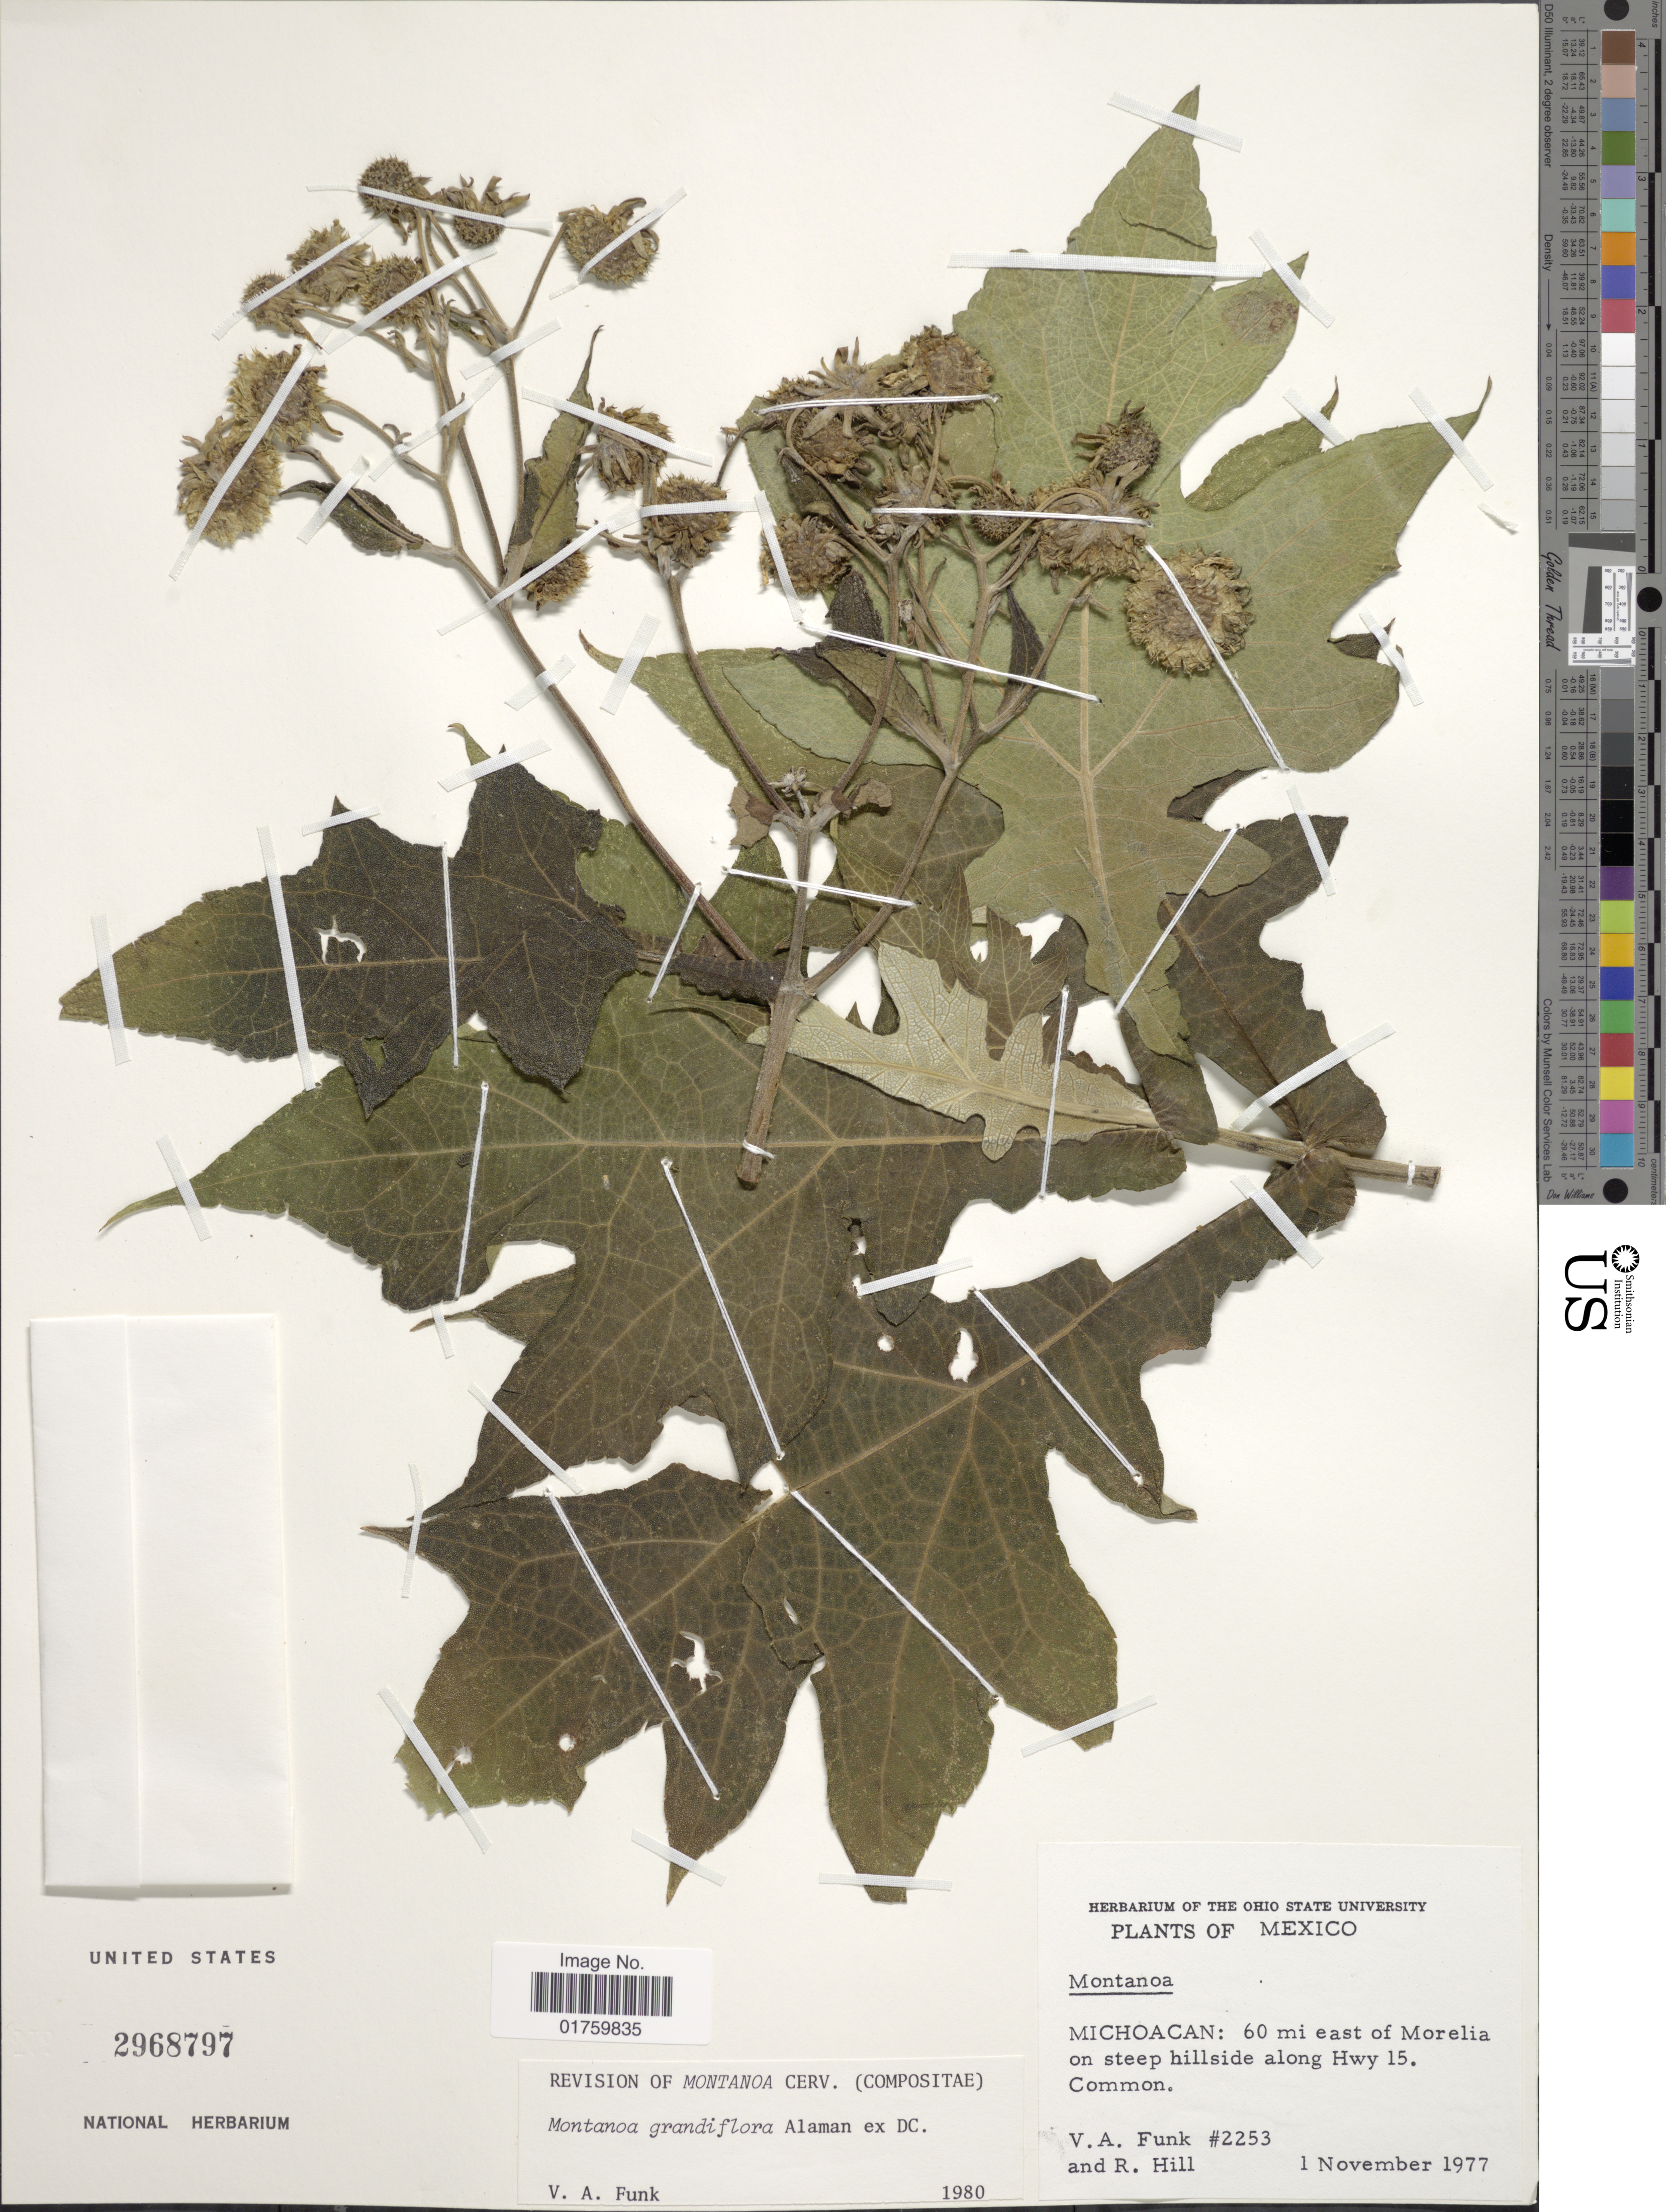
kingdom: Plantae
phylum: Tracheophyta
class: Magnoliopsida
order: Asterales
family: Asteraceae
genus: Montanoa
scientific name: Montanoa grandiflora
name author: Alaman ex DC.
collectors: V. Funk & R. Hill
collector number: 2253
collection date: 1977-11-01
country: Mexico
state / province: Michoacán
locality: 60 mi east of Morelia on steep hillside along Hwy 15.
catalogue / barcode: US 2968797